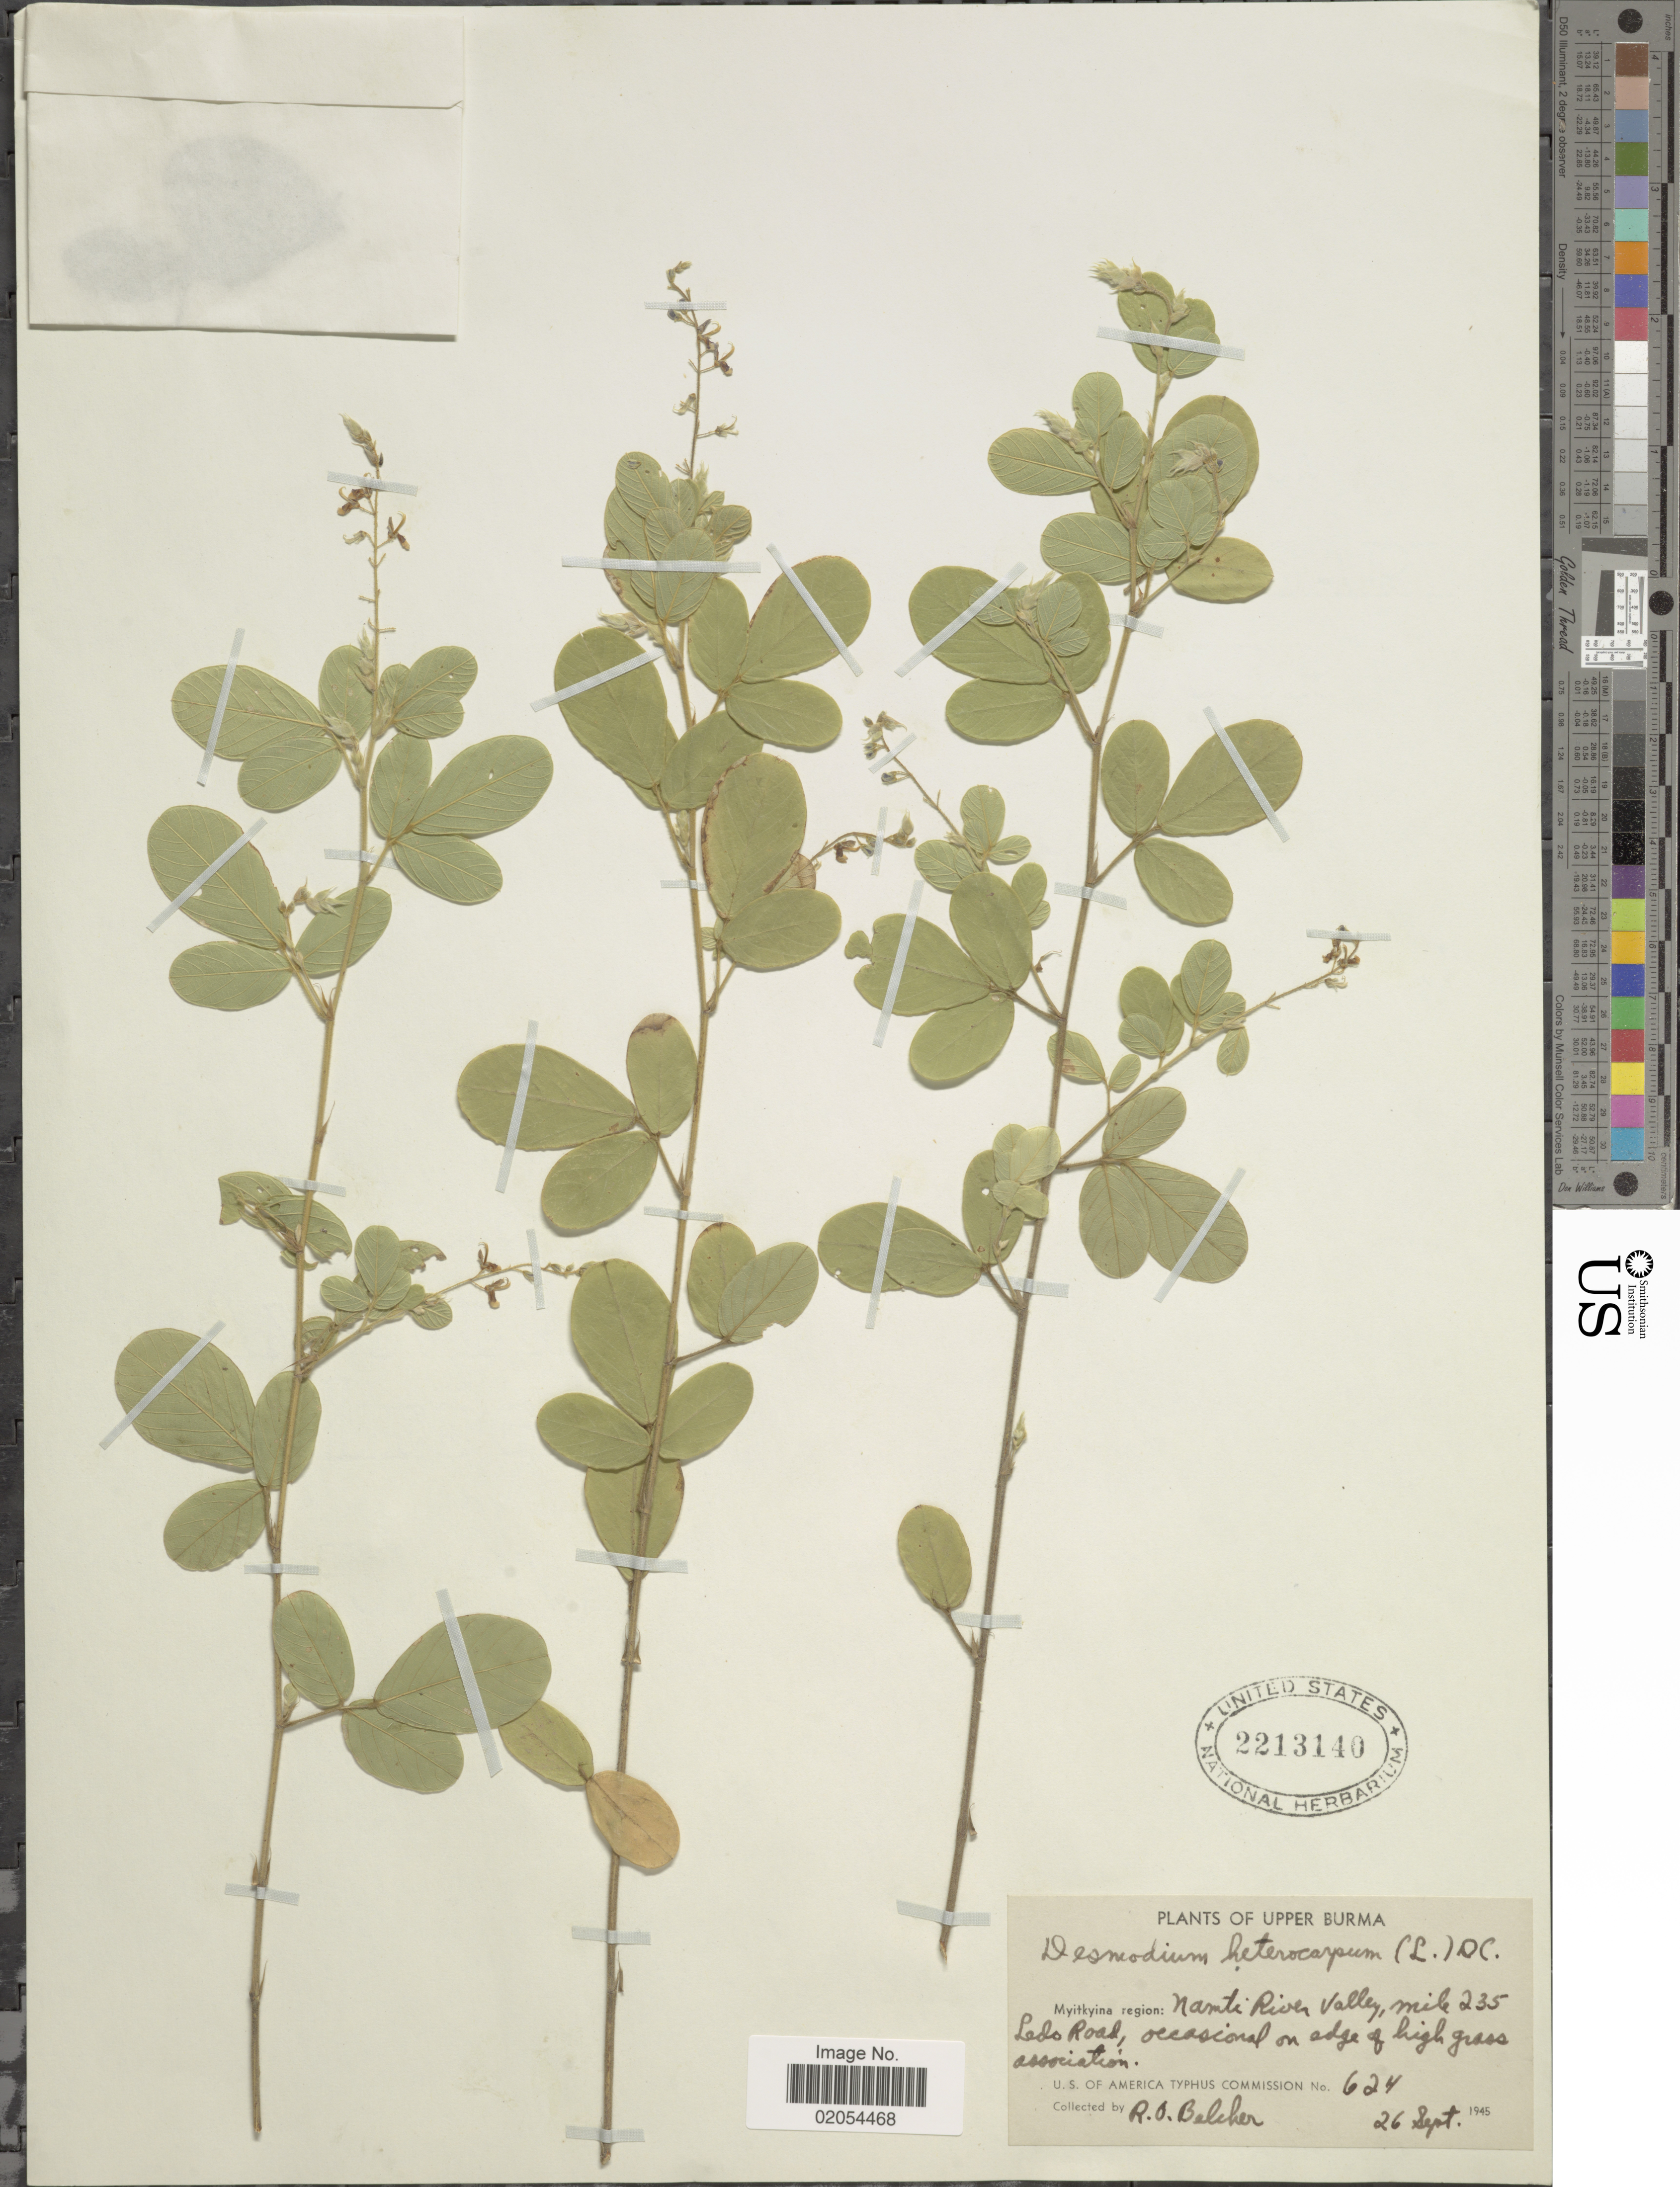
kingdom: Plantae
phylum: Tracheophyta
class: Magnoliopsida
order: Fabales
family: Fabaceae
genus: Desmodium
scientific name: Desmodium heterocarpon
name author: (L.) DC.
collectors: R. Belcher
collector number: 624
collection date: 1945-09-26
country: Myanmar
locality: Upper Burma, Myitkyina region: Namti River Valley, mile 235 Ledo road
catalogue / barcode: US 2213140